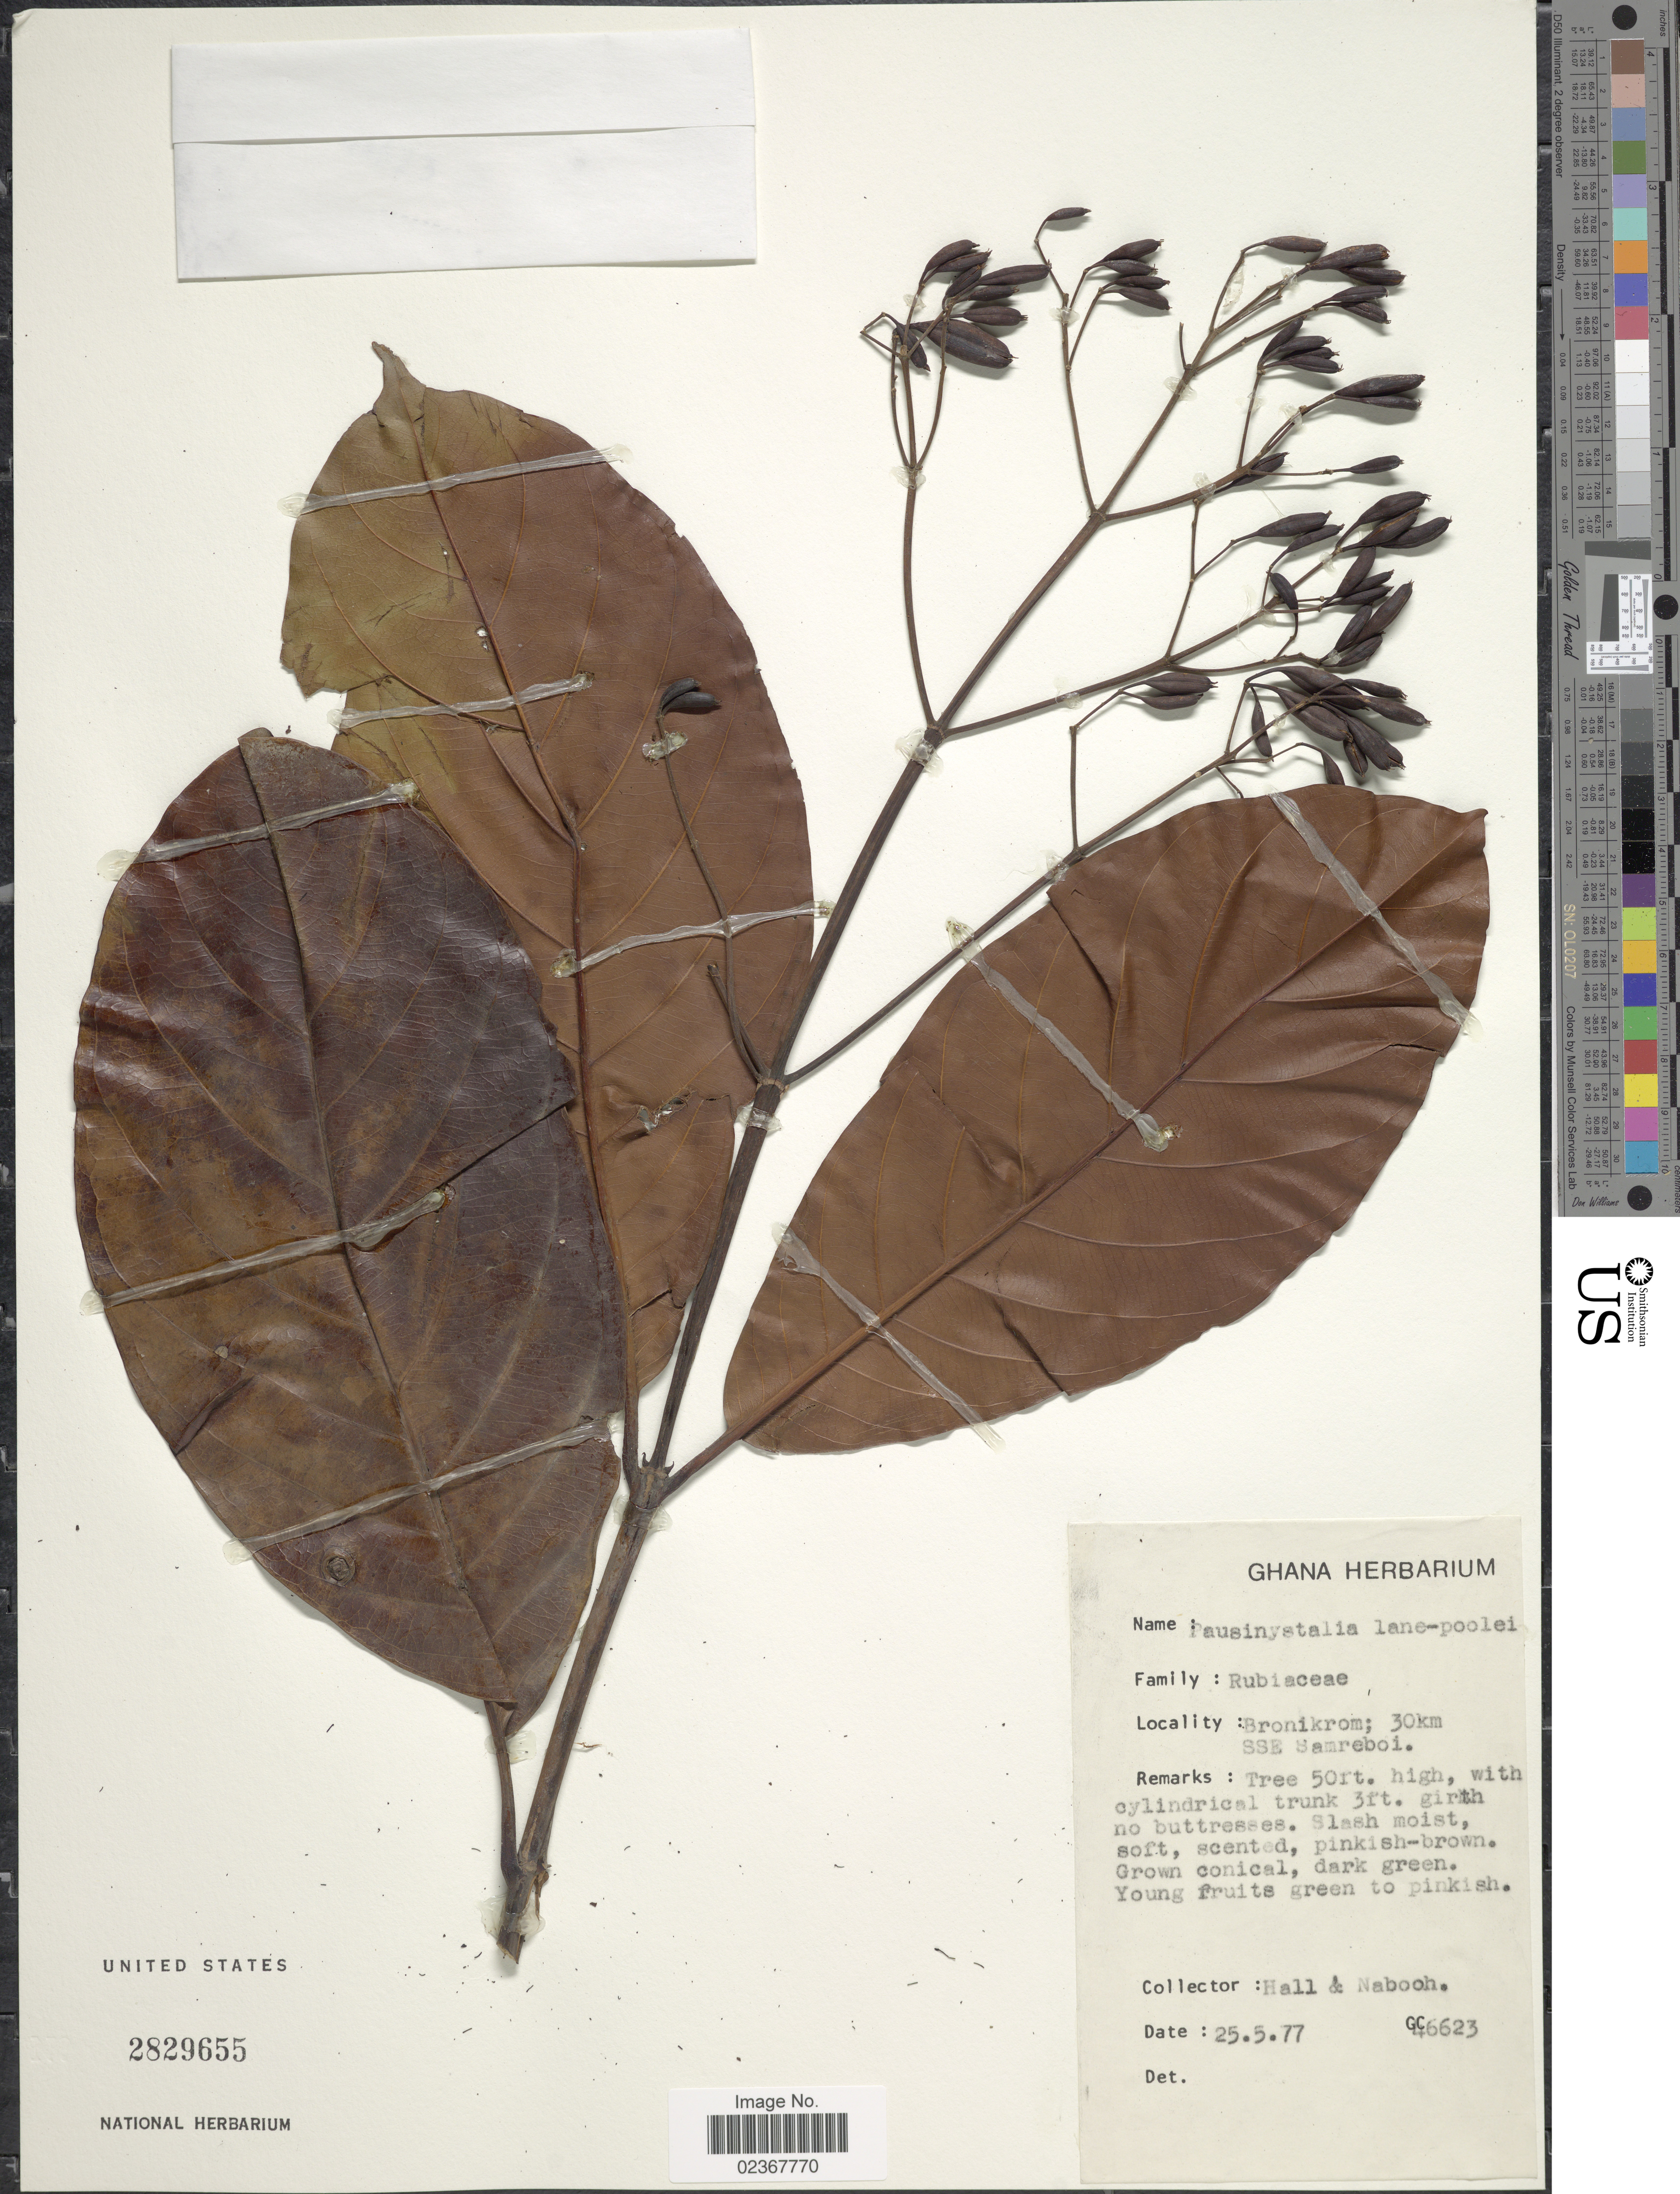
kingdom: Plantae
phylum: Tracheophyta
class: Magnoliopsida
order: Gentianales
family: Rubiaceae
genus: Pausinystalia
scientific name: Pausinystalia lane-poolei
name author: (Hutch.) Hutch. ex Lane-Poole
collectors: -- Hall & Nabooh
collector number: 46623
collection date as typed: Transcribed d/m/y: 25/5/77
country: Ghana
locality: Bronikrom; 30km SSE Samreboi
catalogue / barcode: US 2829655